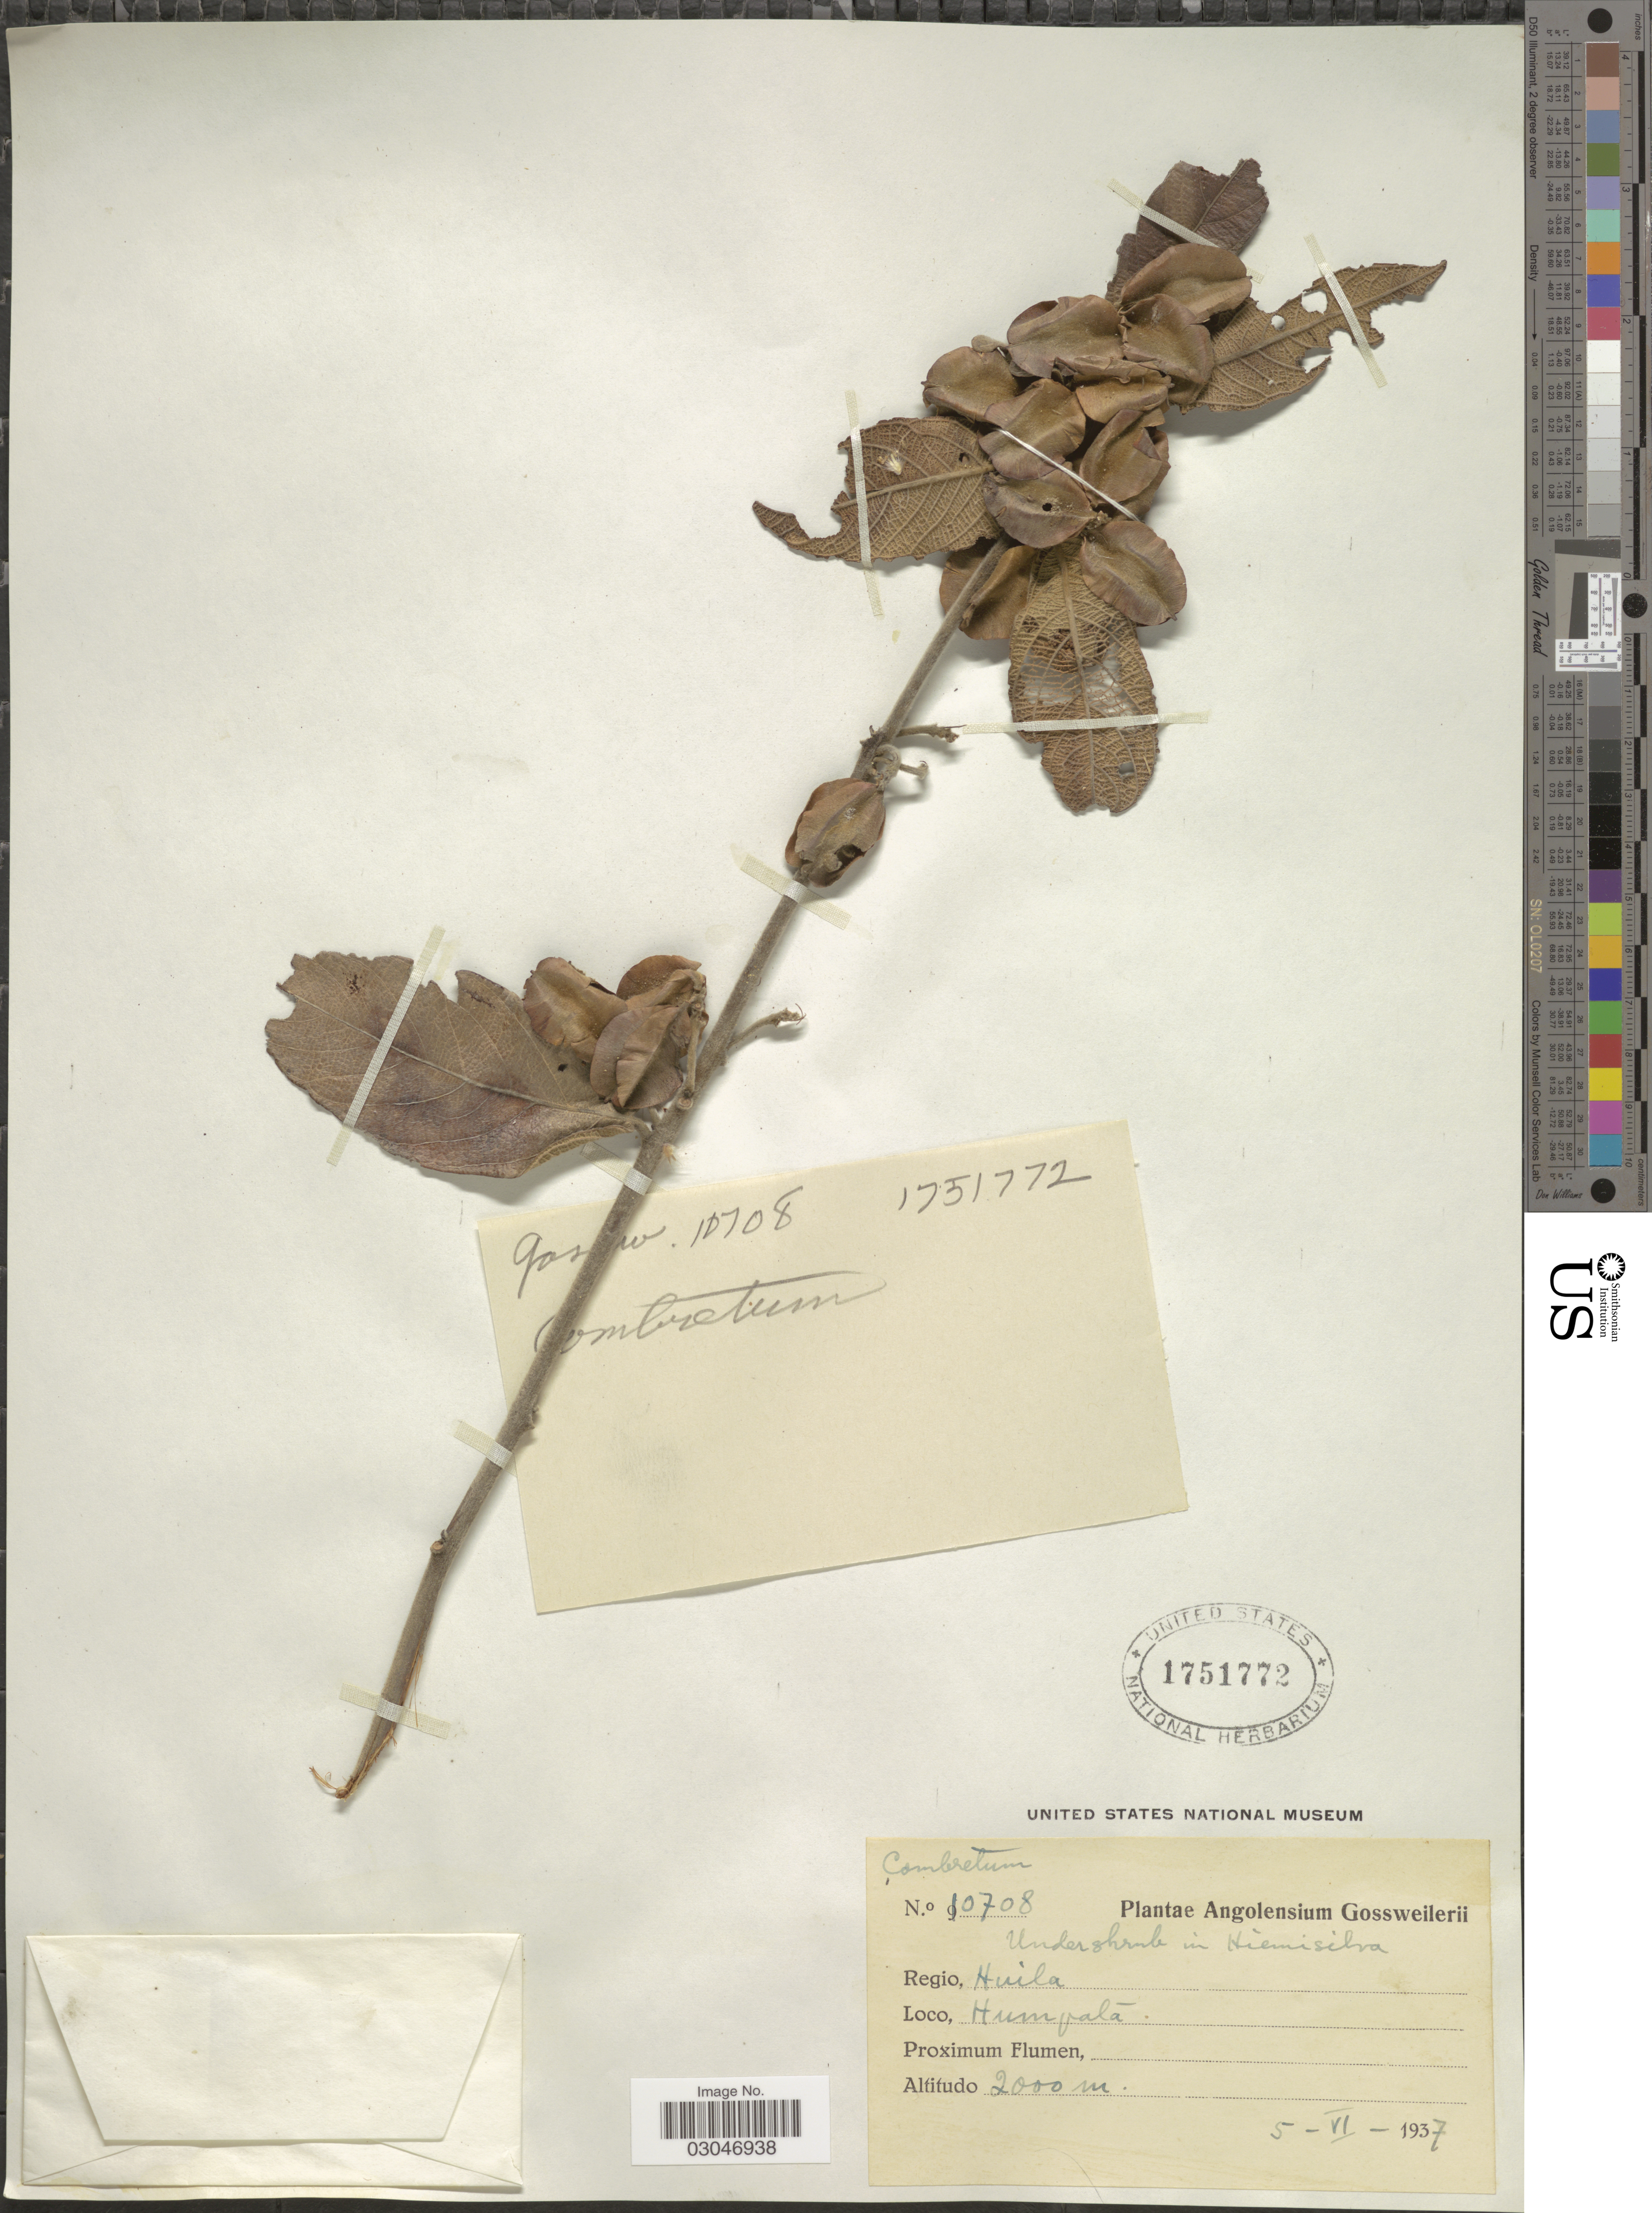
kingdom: Plantae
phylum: Tracheophyta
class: Magnoliopsida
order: Myrtales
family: Combretaceae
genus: Combretum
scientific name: Combretum sp.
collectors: -. Gossweiler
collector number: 10708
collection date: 1937-06-05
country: Angola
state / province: Huila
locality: Regio, Huila, Humpata.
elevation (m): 2000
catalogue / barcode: US 1751772